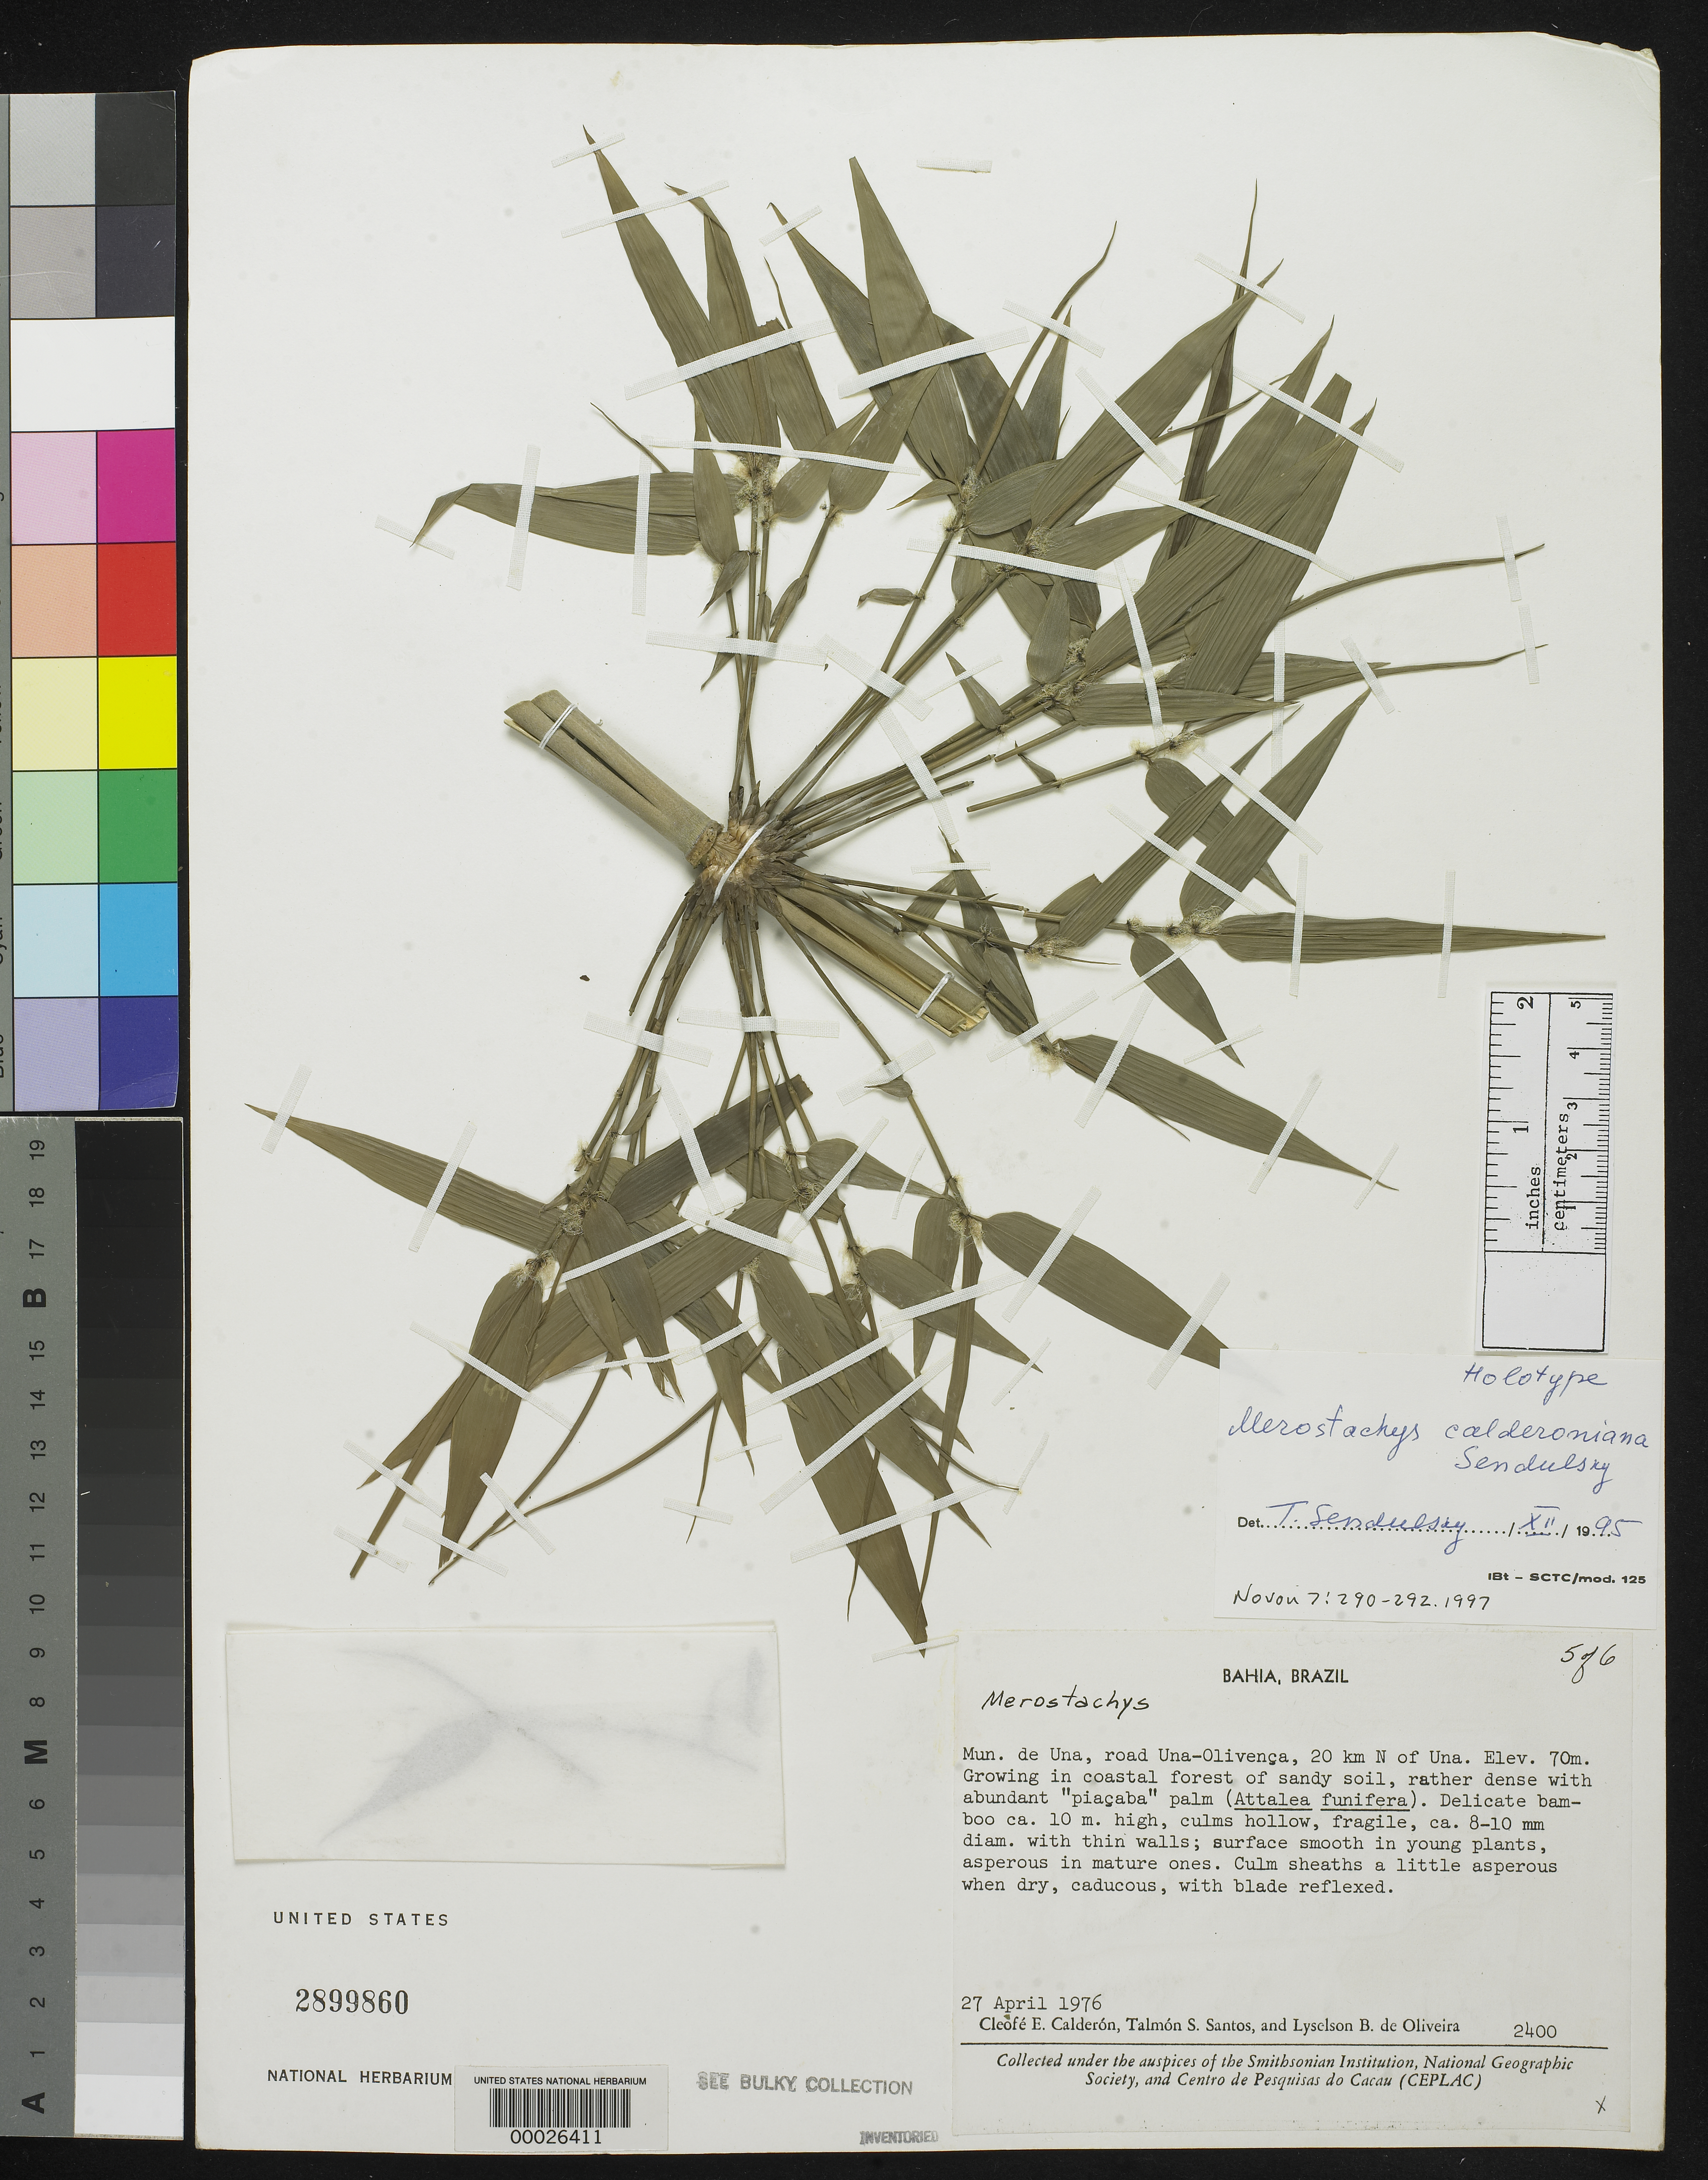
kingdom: Plantae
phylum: Tracheophyta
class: Liliopsida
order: Poales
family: Poaceae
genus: Merostachys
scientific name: Merostachys calderoniana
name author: Send.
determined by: Sendulsky, T.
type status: Holotype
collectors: C. E. Calderón, T. S. Santos & L. B. de Oliveira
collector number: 2400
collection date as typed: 27 Apr 1976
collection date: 1976-04-27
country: Brazil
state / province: Bahia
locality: Mun. de Una, road Una-Olivença, 20 km N of Una.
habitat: Growing in coastal forest of sandy soil.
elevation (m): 70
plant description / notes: Additional material in bulky collection.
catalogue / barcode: US 2899860